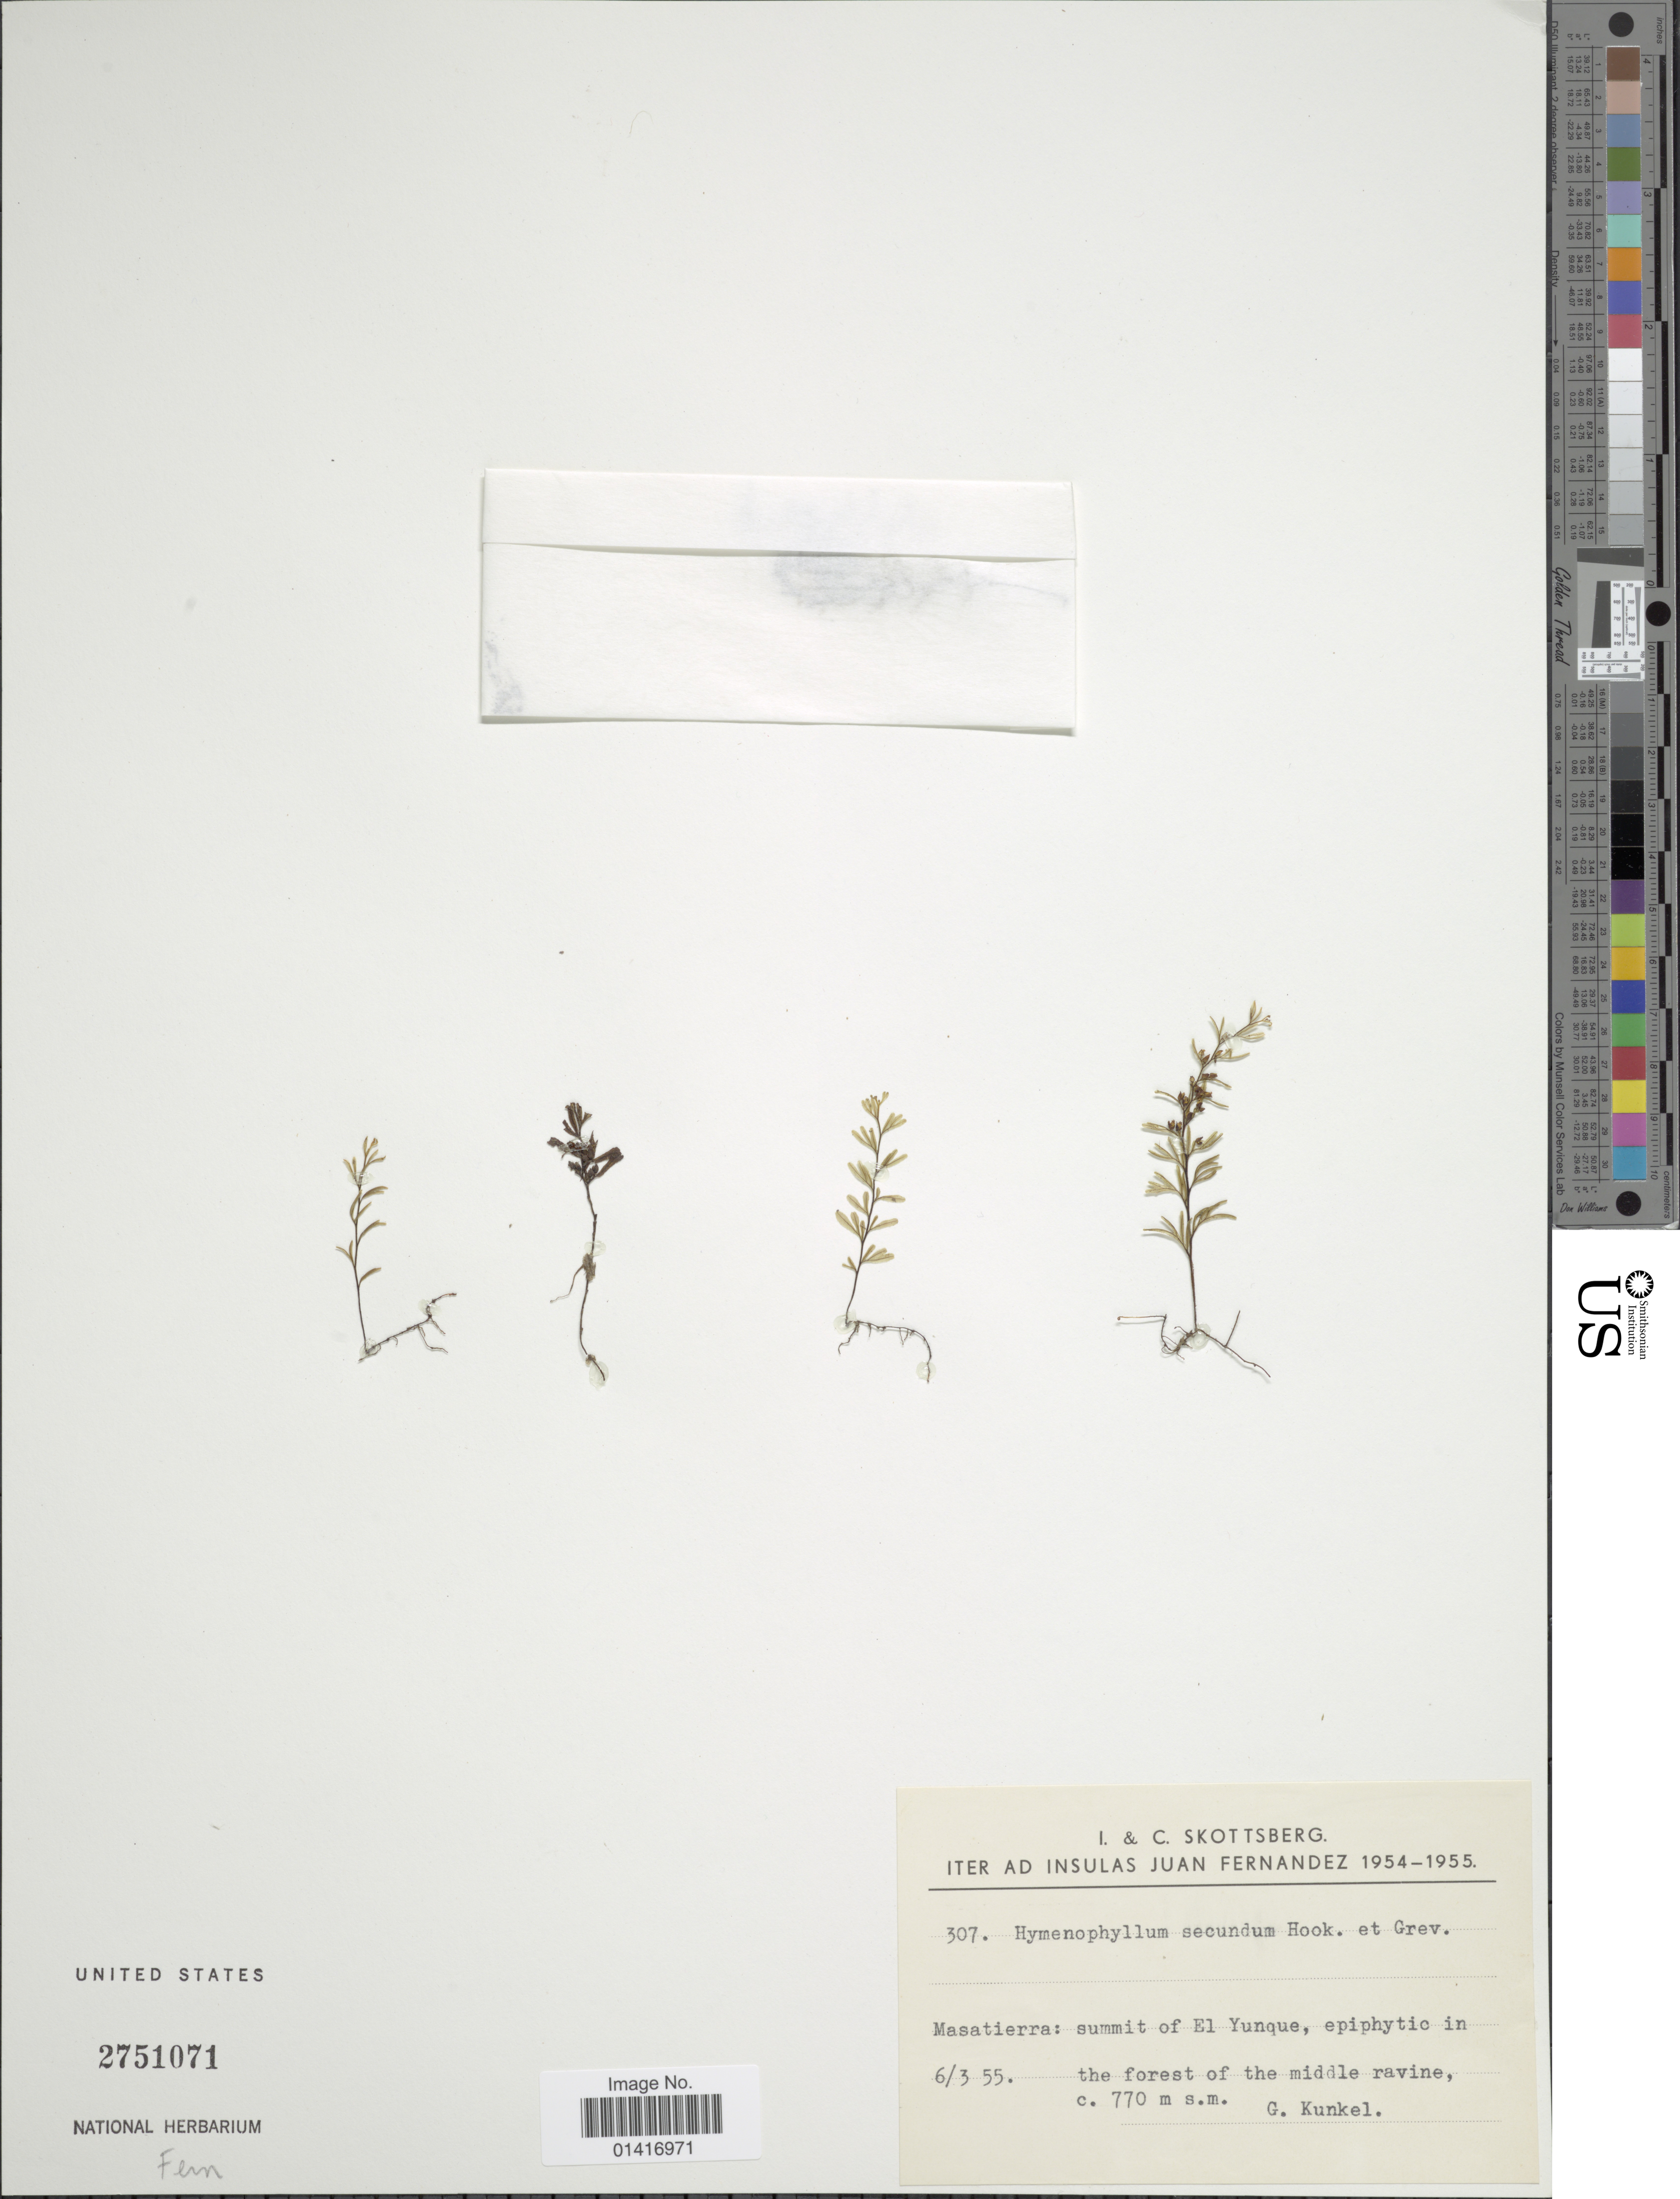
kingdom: Plantae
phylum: Tracheophyta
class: Polypodiopsida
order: Hymenophyllales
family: Hymenophyllaceae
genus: Hymenophyllum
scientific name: Hymenophyllum secundum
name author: Hook. & Grev.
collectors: G. Kunkel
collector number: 307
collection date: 1955-03-06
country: Chile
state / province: Valparaíso (V)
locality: Juan Fernandez. Masatierra: summit of El Yunque, in the forest of the middle ravine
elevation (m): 770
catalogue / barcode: US 2751071